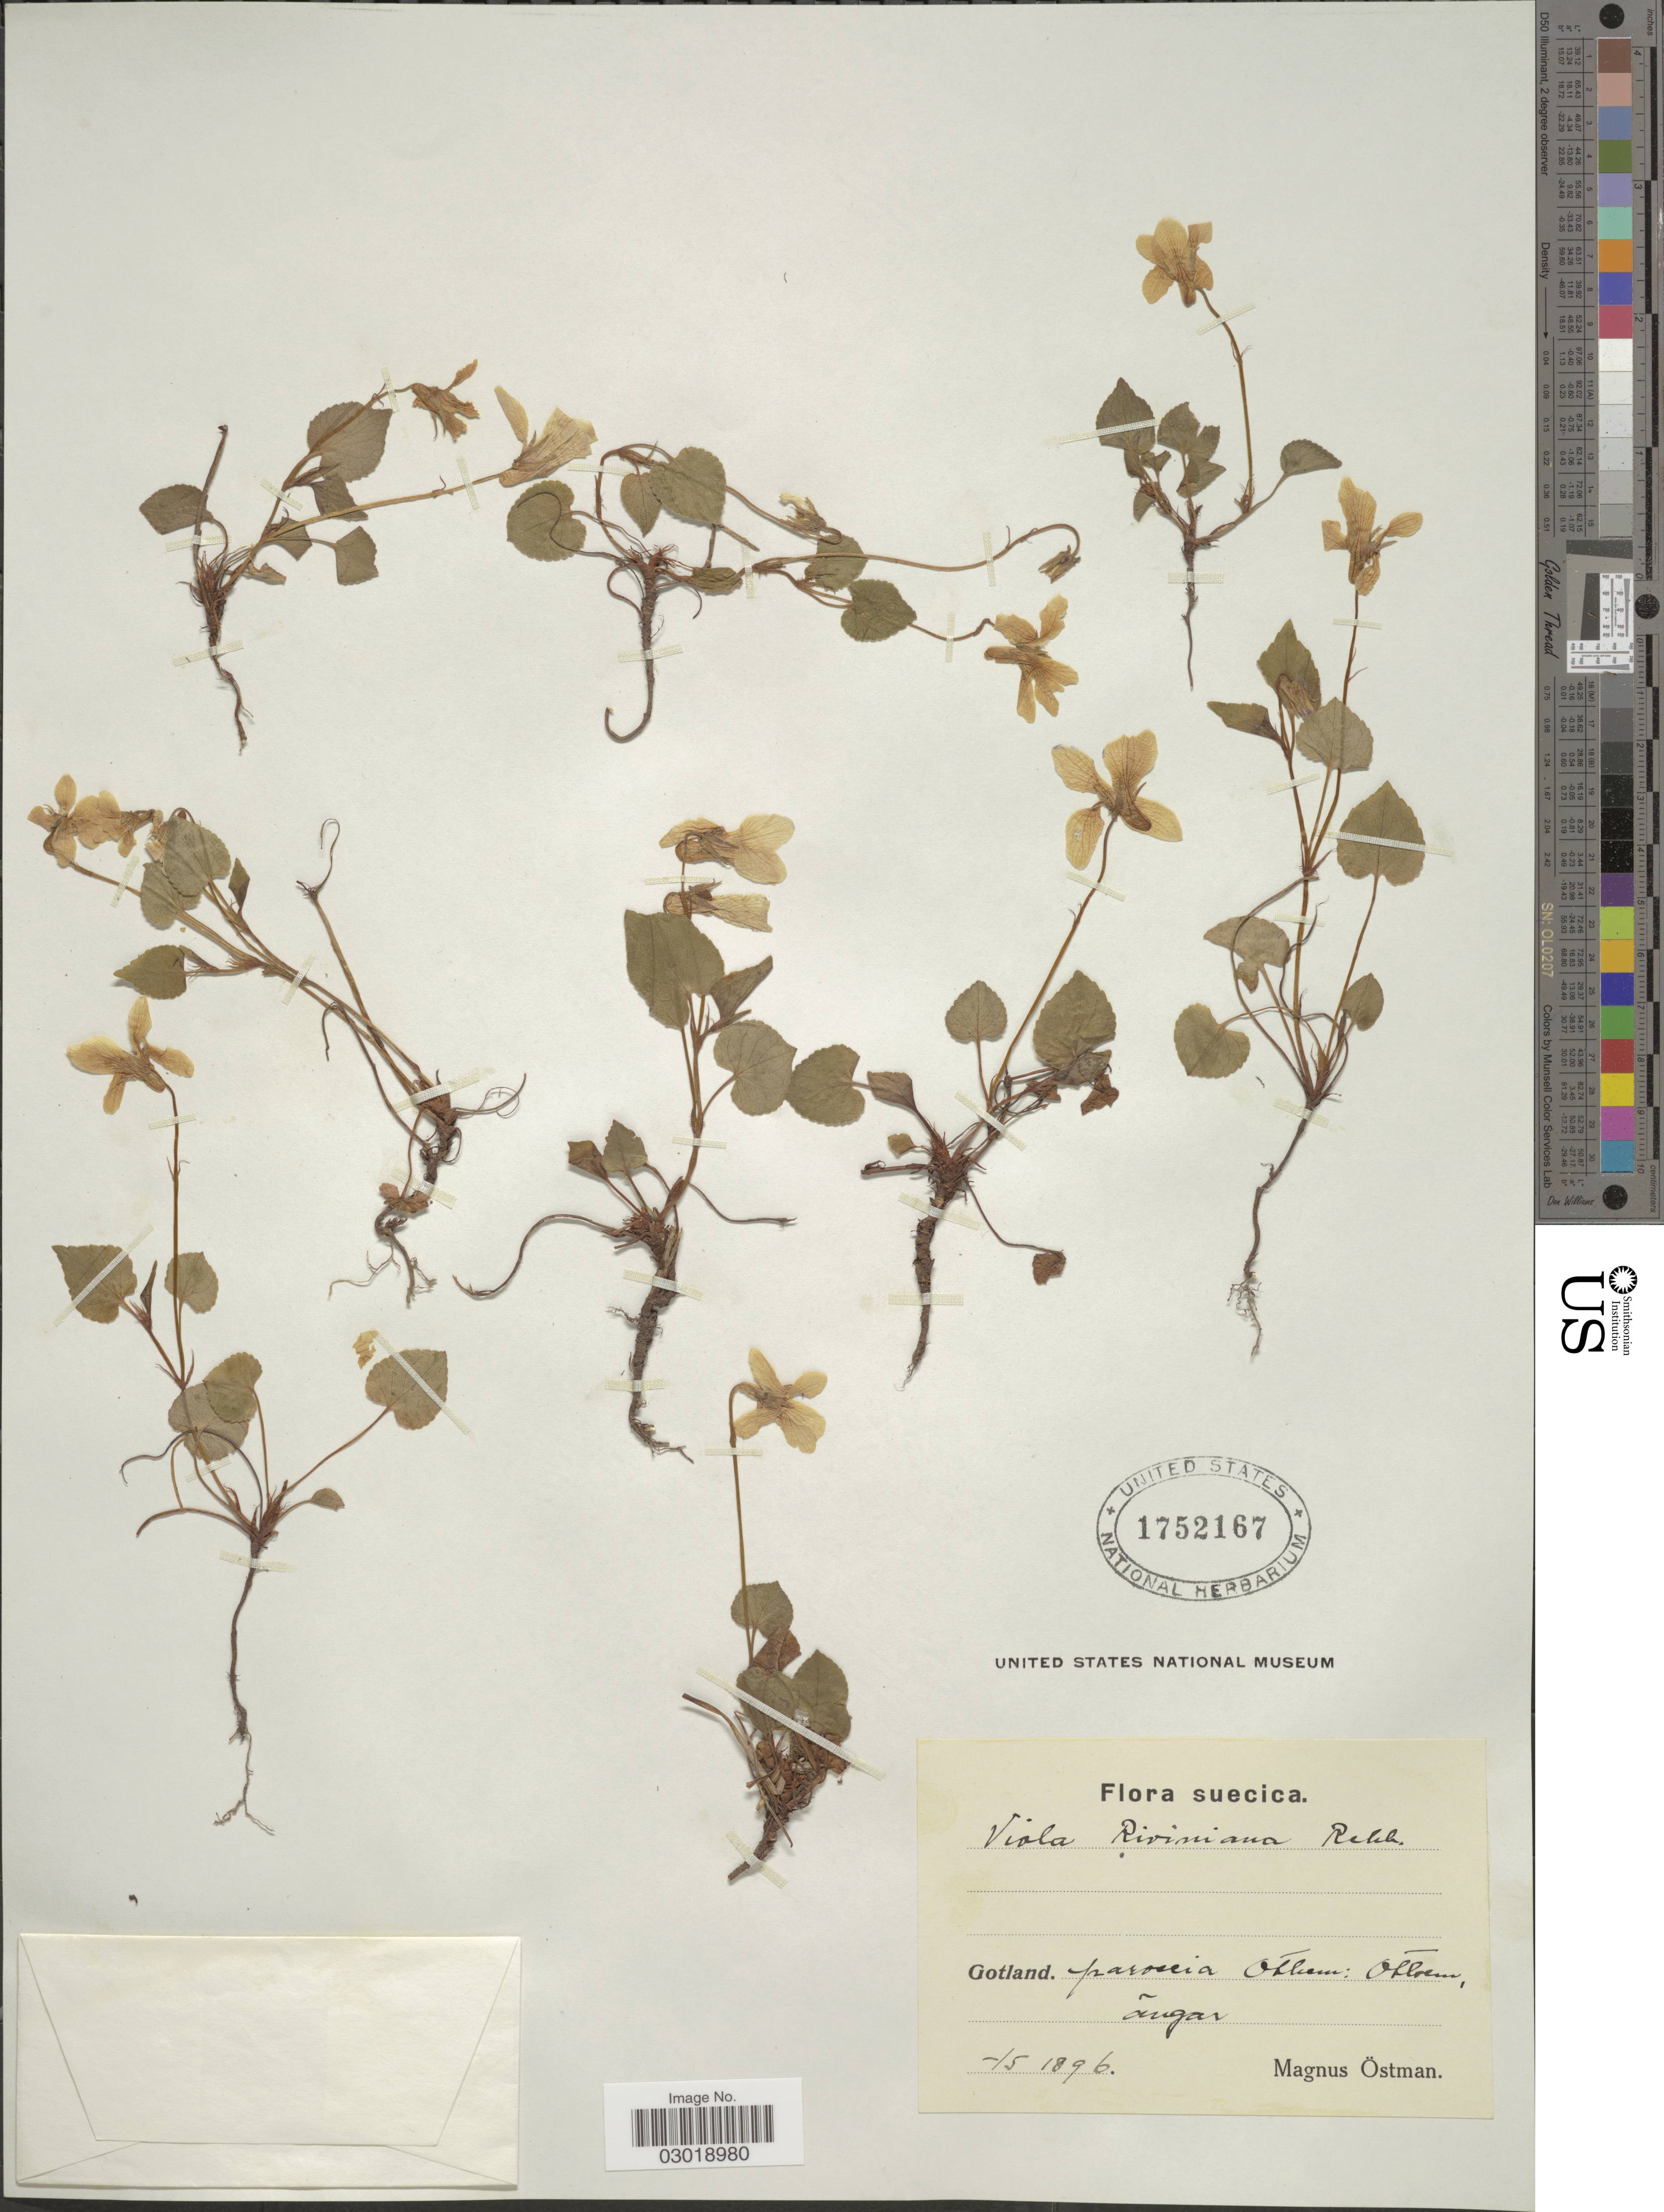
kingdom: Plantae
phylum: Tracheophyta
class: Magnoliopsida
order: Malpighiales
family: Violaceae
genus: Viola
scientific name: Viola riviniana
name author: Rchb.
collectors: M. Östman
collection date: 1896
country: Sweden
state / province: Gotland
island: Gotland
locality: Suecica. Paroseia Othem: Othem, ängar.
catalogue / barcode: US 1752167